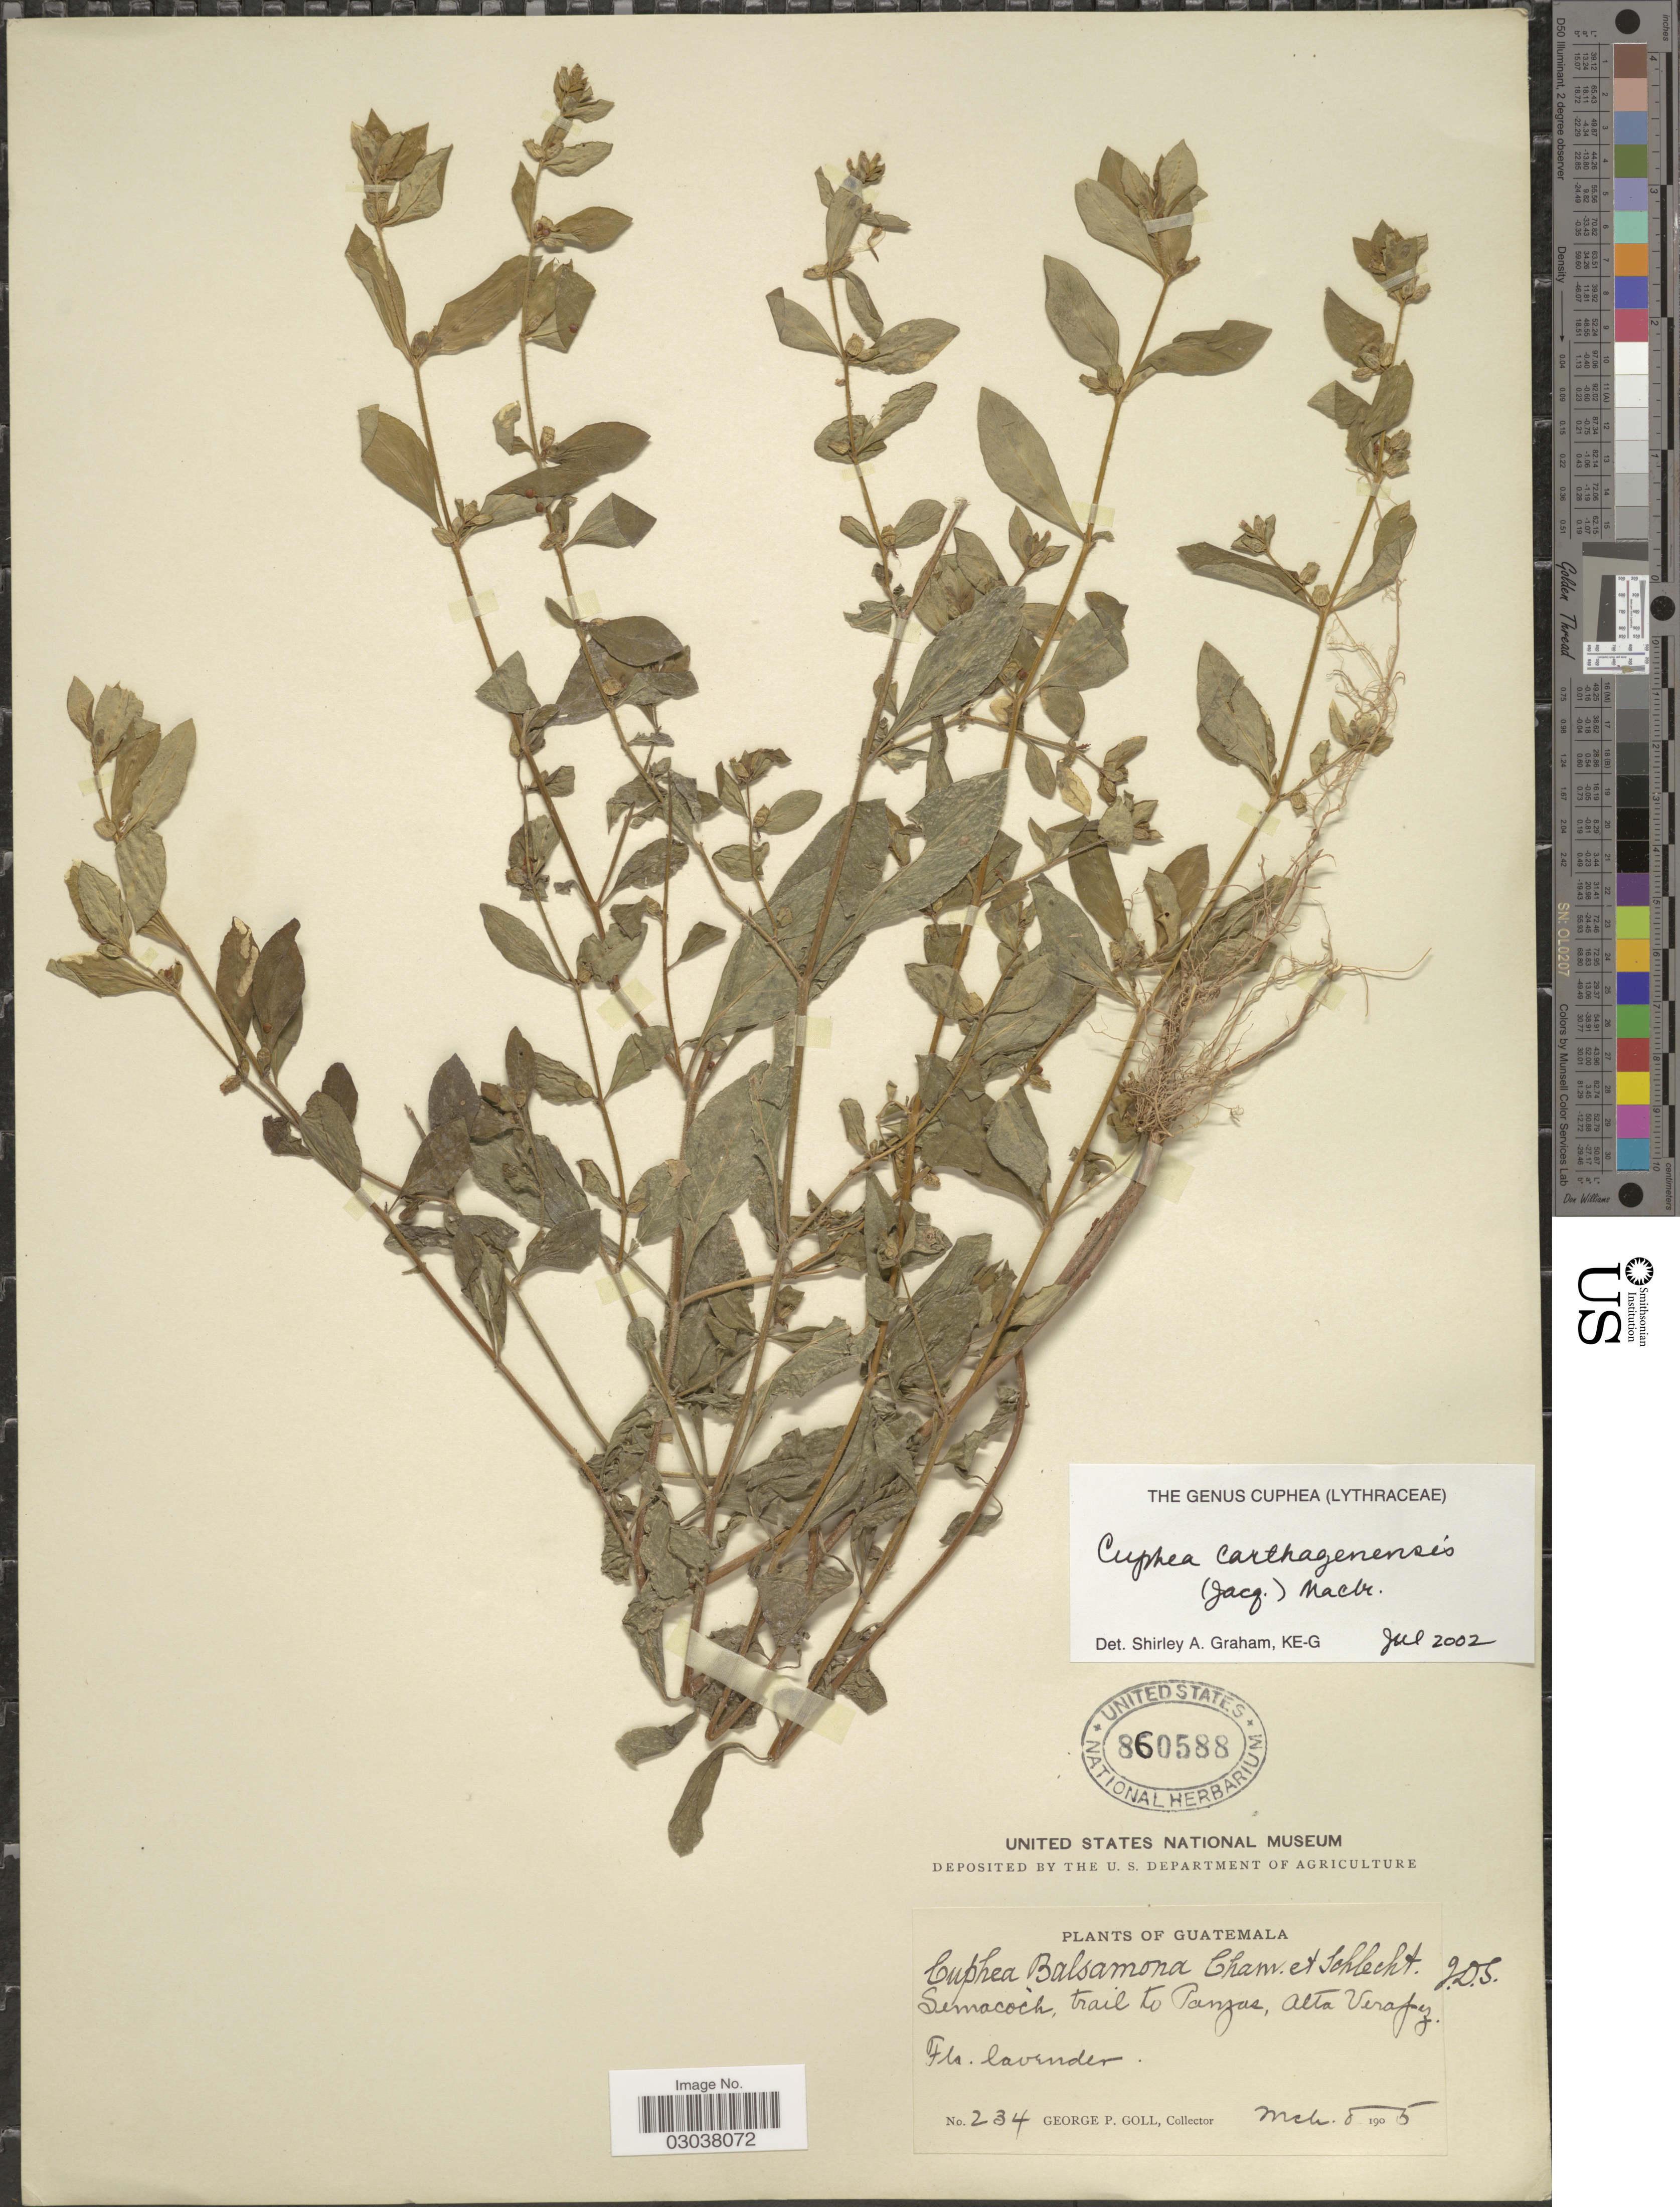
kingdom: Plantae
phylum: Tracheophyta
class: Magnoliopsida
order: Myrtales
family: Lythraceae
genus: Cuphea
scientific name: Cuphea carthagenensis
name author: (Jacq.) J.F. Macbr.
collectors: G. P. Goll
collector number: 234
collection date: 1905-03-08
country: Guatemala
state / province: Alta Verapaz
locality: Semacoch, trail to Panzos.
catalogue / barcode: US 860588